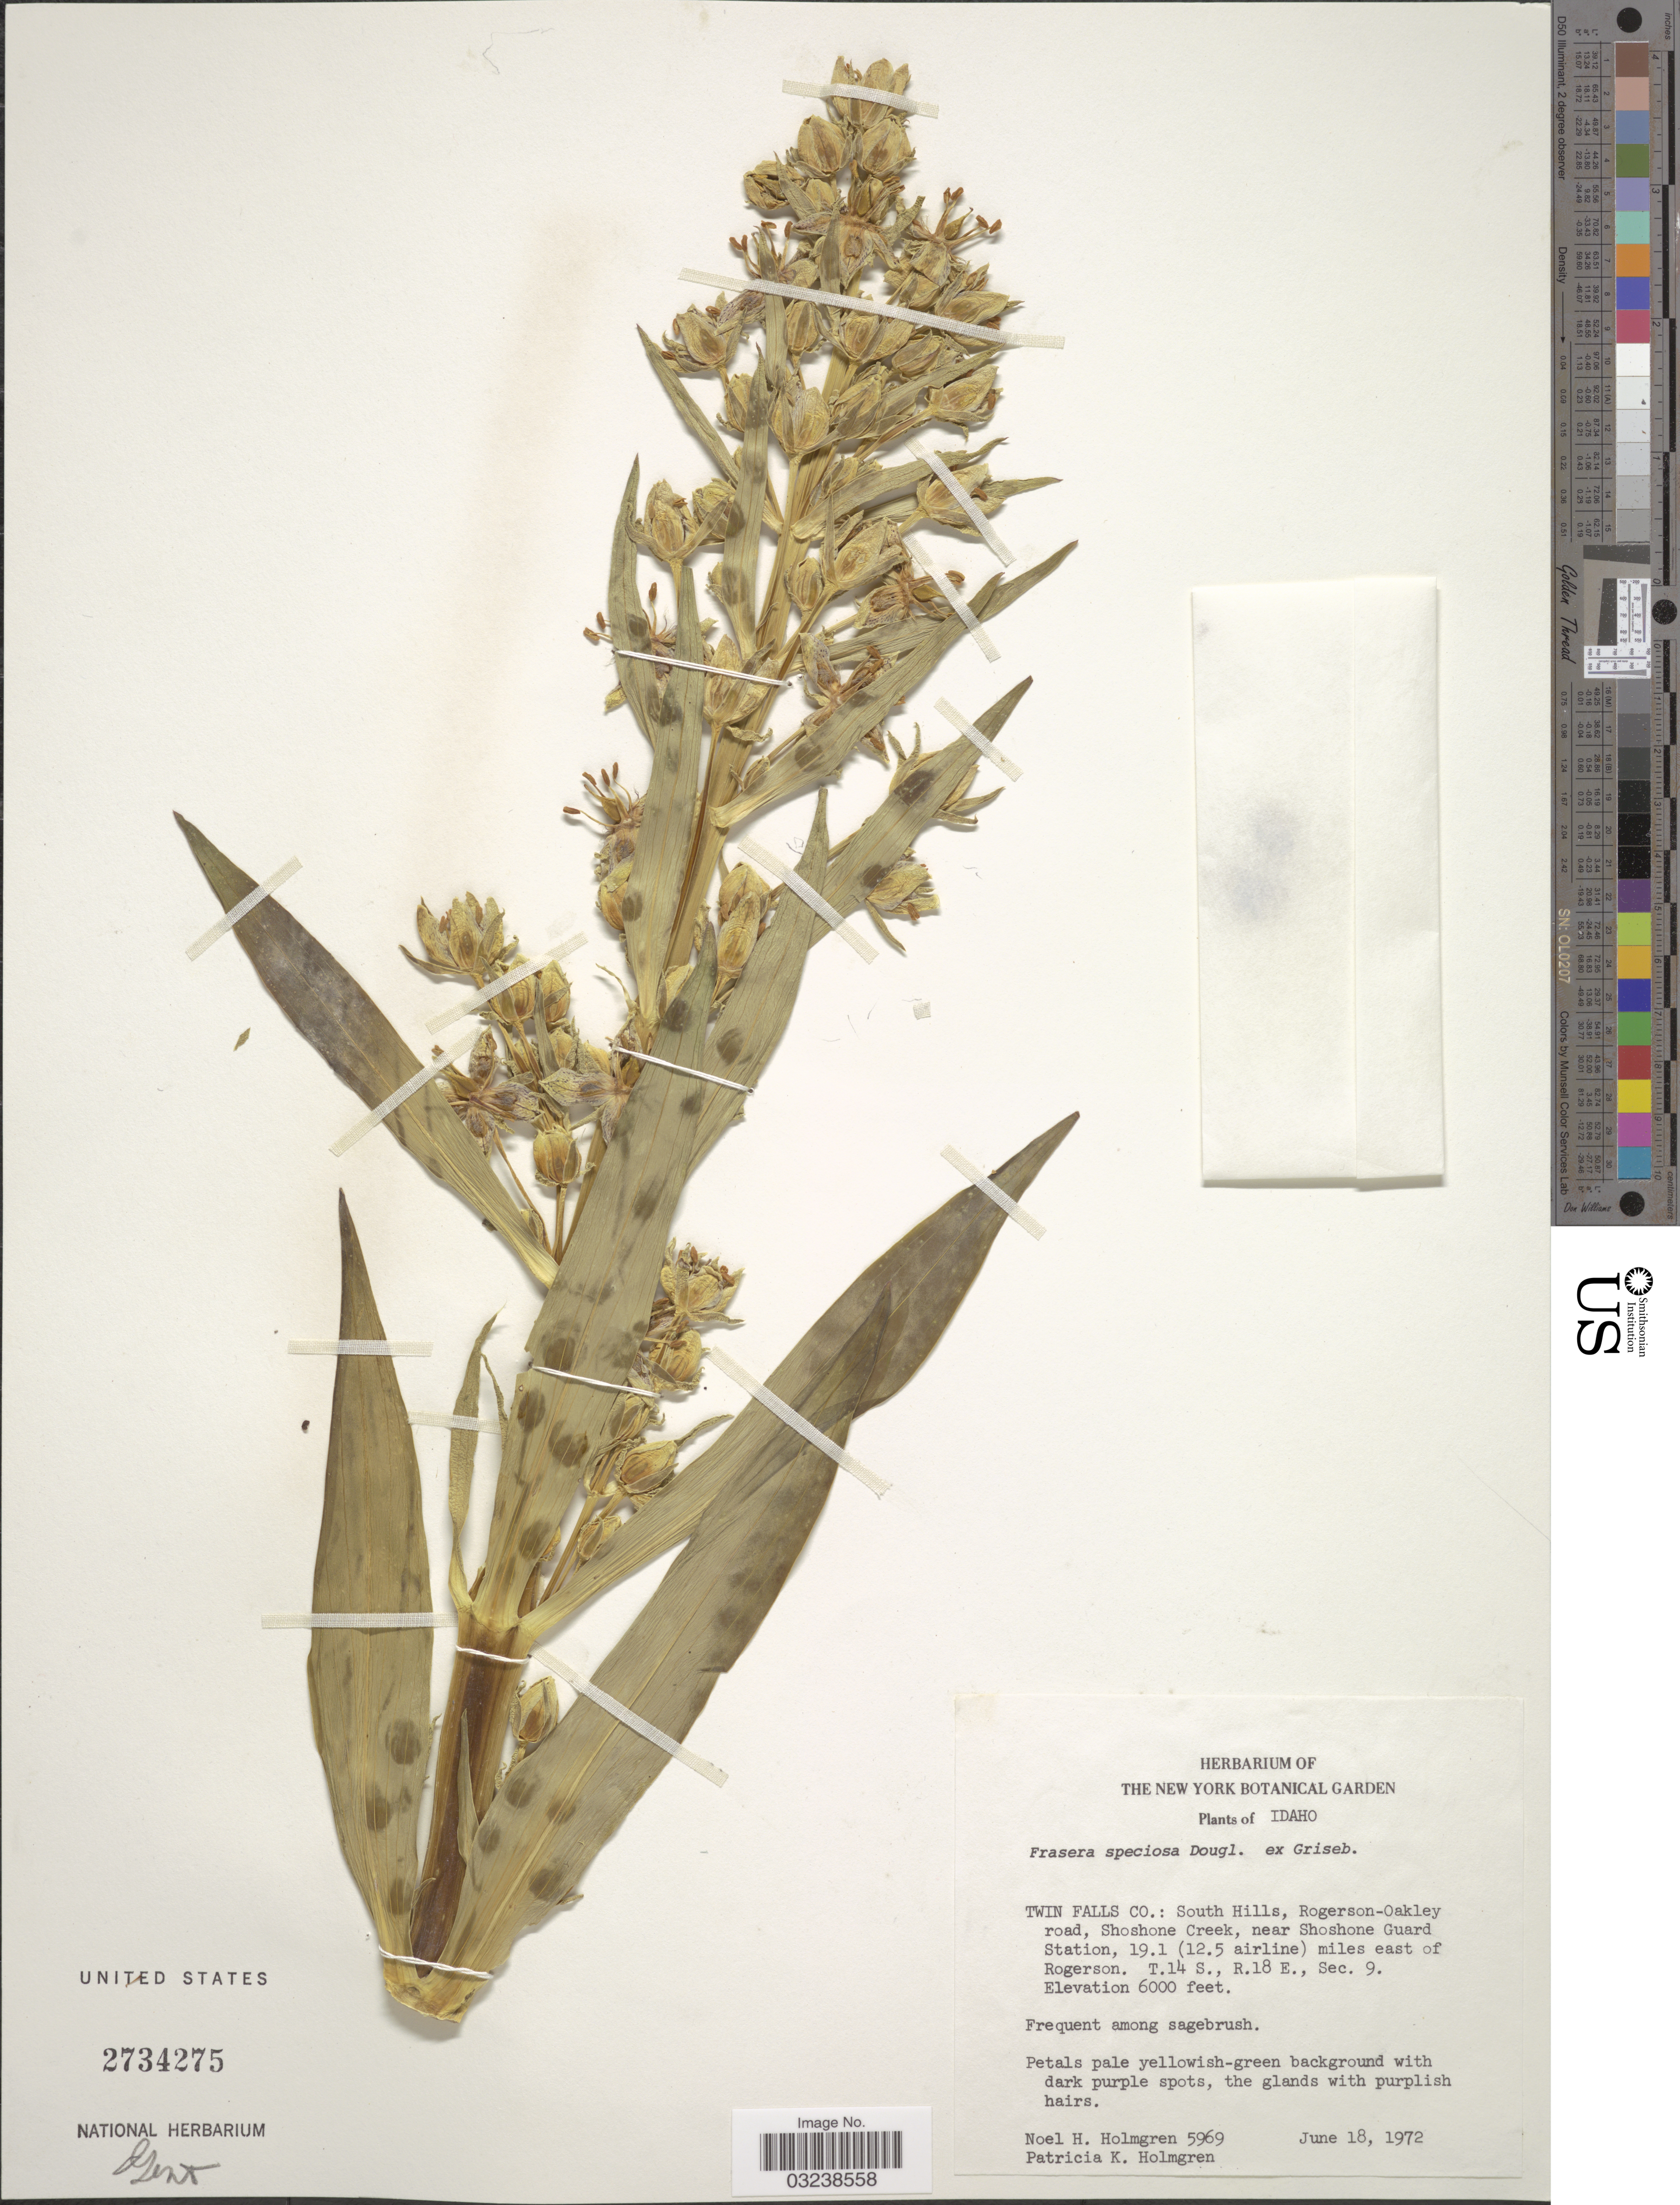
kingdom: Plantae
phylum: Tracheophyta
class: Magnoliopsida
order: Gentianales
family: Gentianaceae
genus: Swertia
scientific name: Swertia radiata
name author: (Kellogg) Kuntze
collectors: N. H. Holmgren & P. K. Holmgren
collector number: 5969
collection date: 1972-06-18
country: United States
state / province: Idaho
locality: Twin Falls Co.: South Hills, Rogerson-Oakley road, Shoshone Creek, near Shoshone Guard Station, 19.1 (12.5 airline) miles east of Rogerson. T.14 S., R.18 E., Sec. 9.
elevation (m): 1829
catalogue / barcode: US 2734275